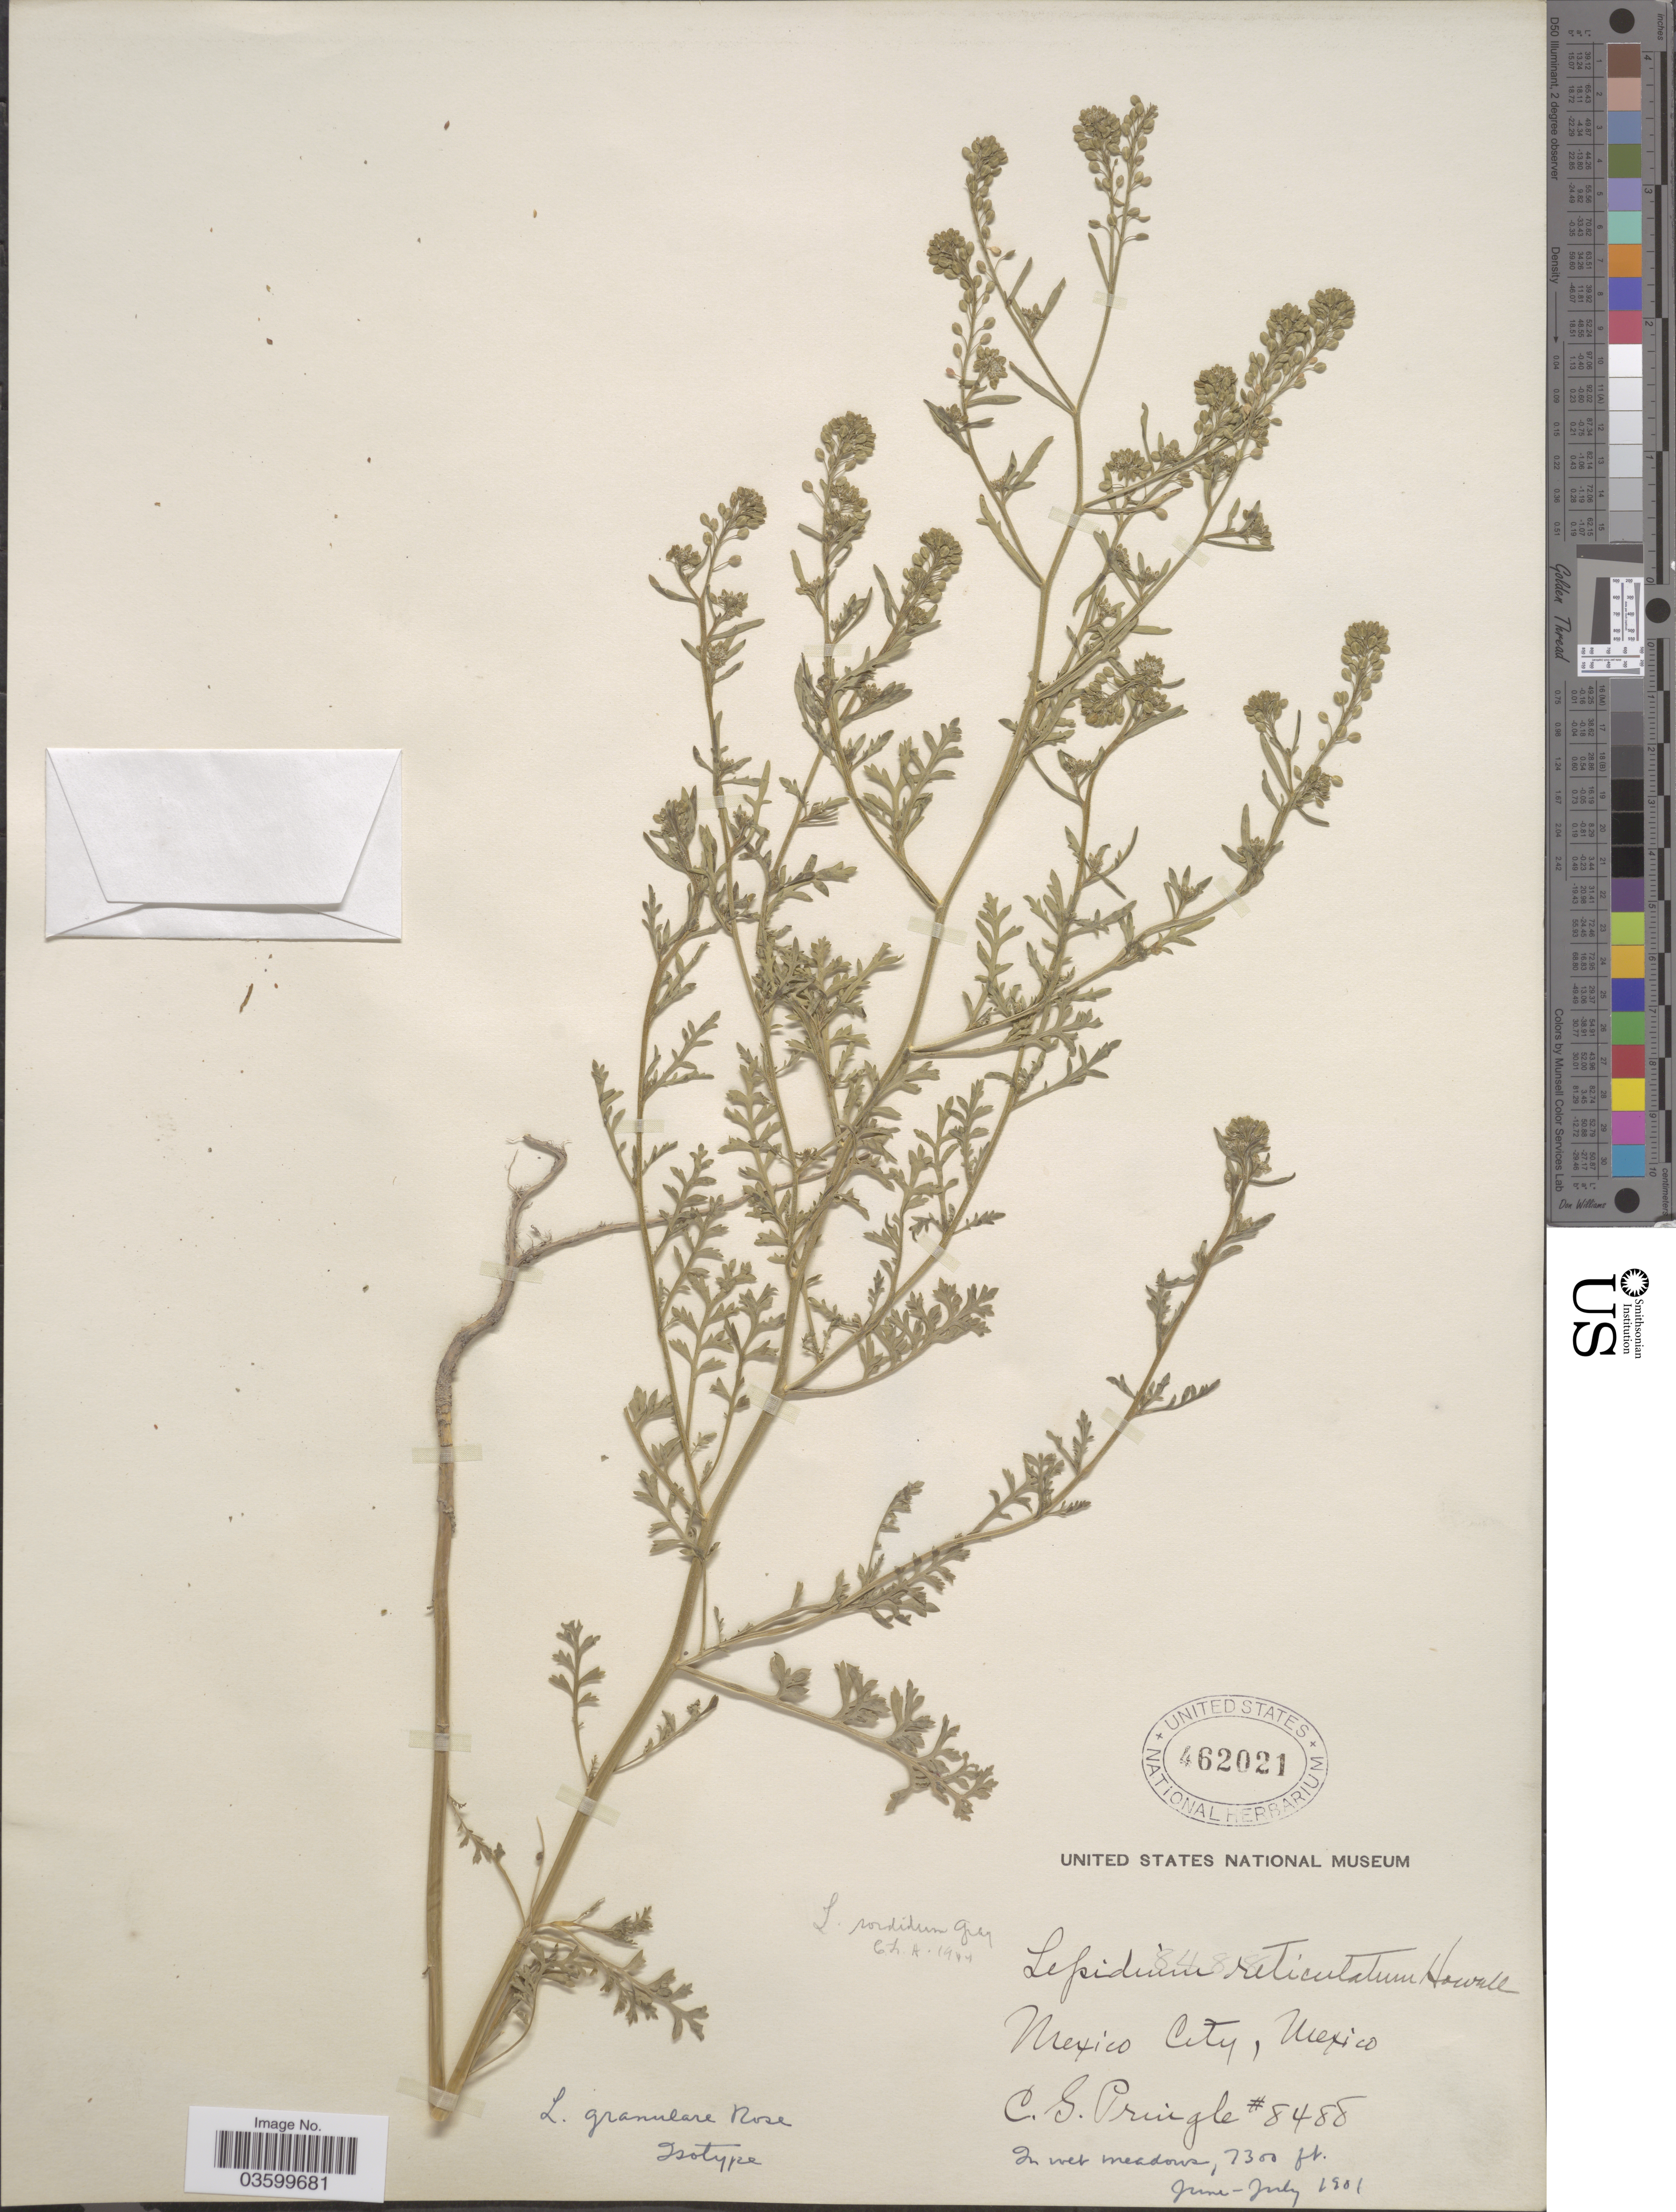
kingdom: Plantae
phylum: Tracheophyta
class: Magnoliopsida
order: Brassicales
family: Brassicaceae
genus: Lepidium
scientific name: Lepidium sordidum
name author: A. Gray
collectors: C. G. Pringle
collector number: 8488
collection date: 1901-06/1901-07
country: Mexico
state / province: México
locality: Mexico City.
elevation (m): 2225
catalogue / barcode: US 462021